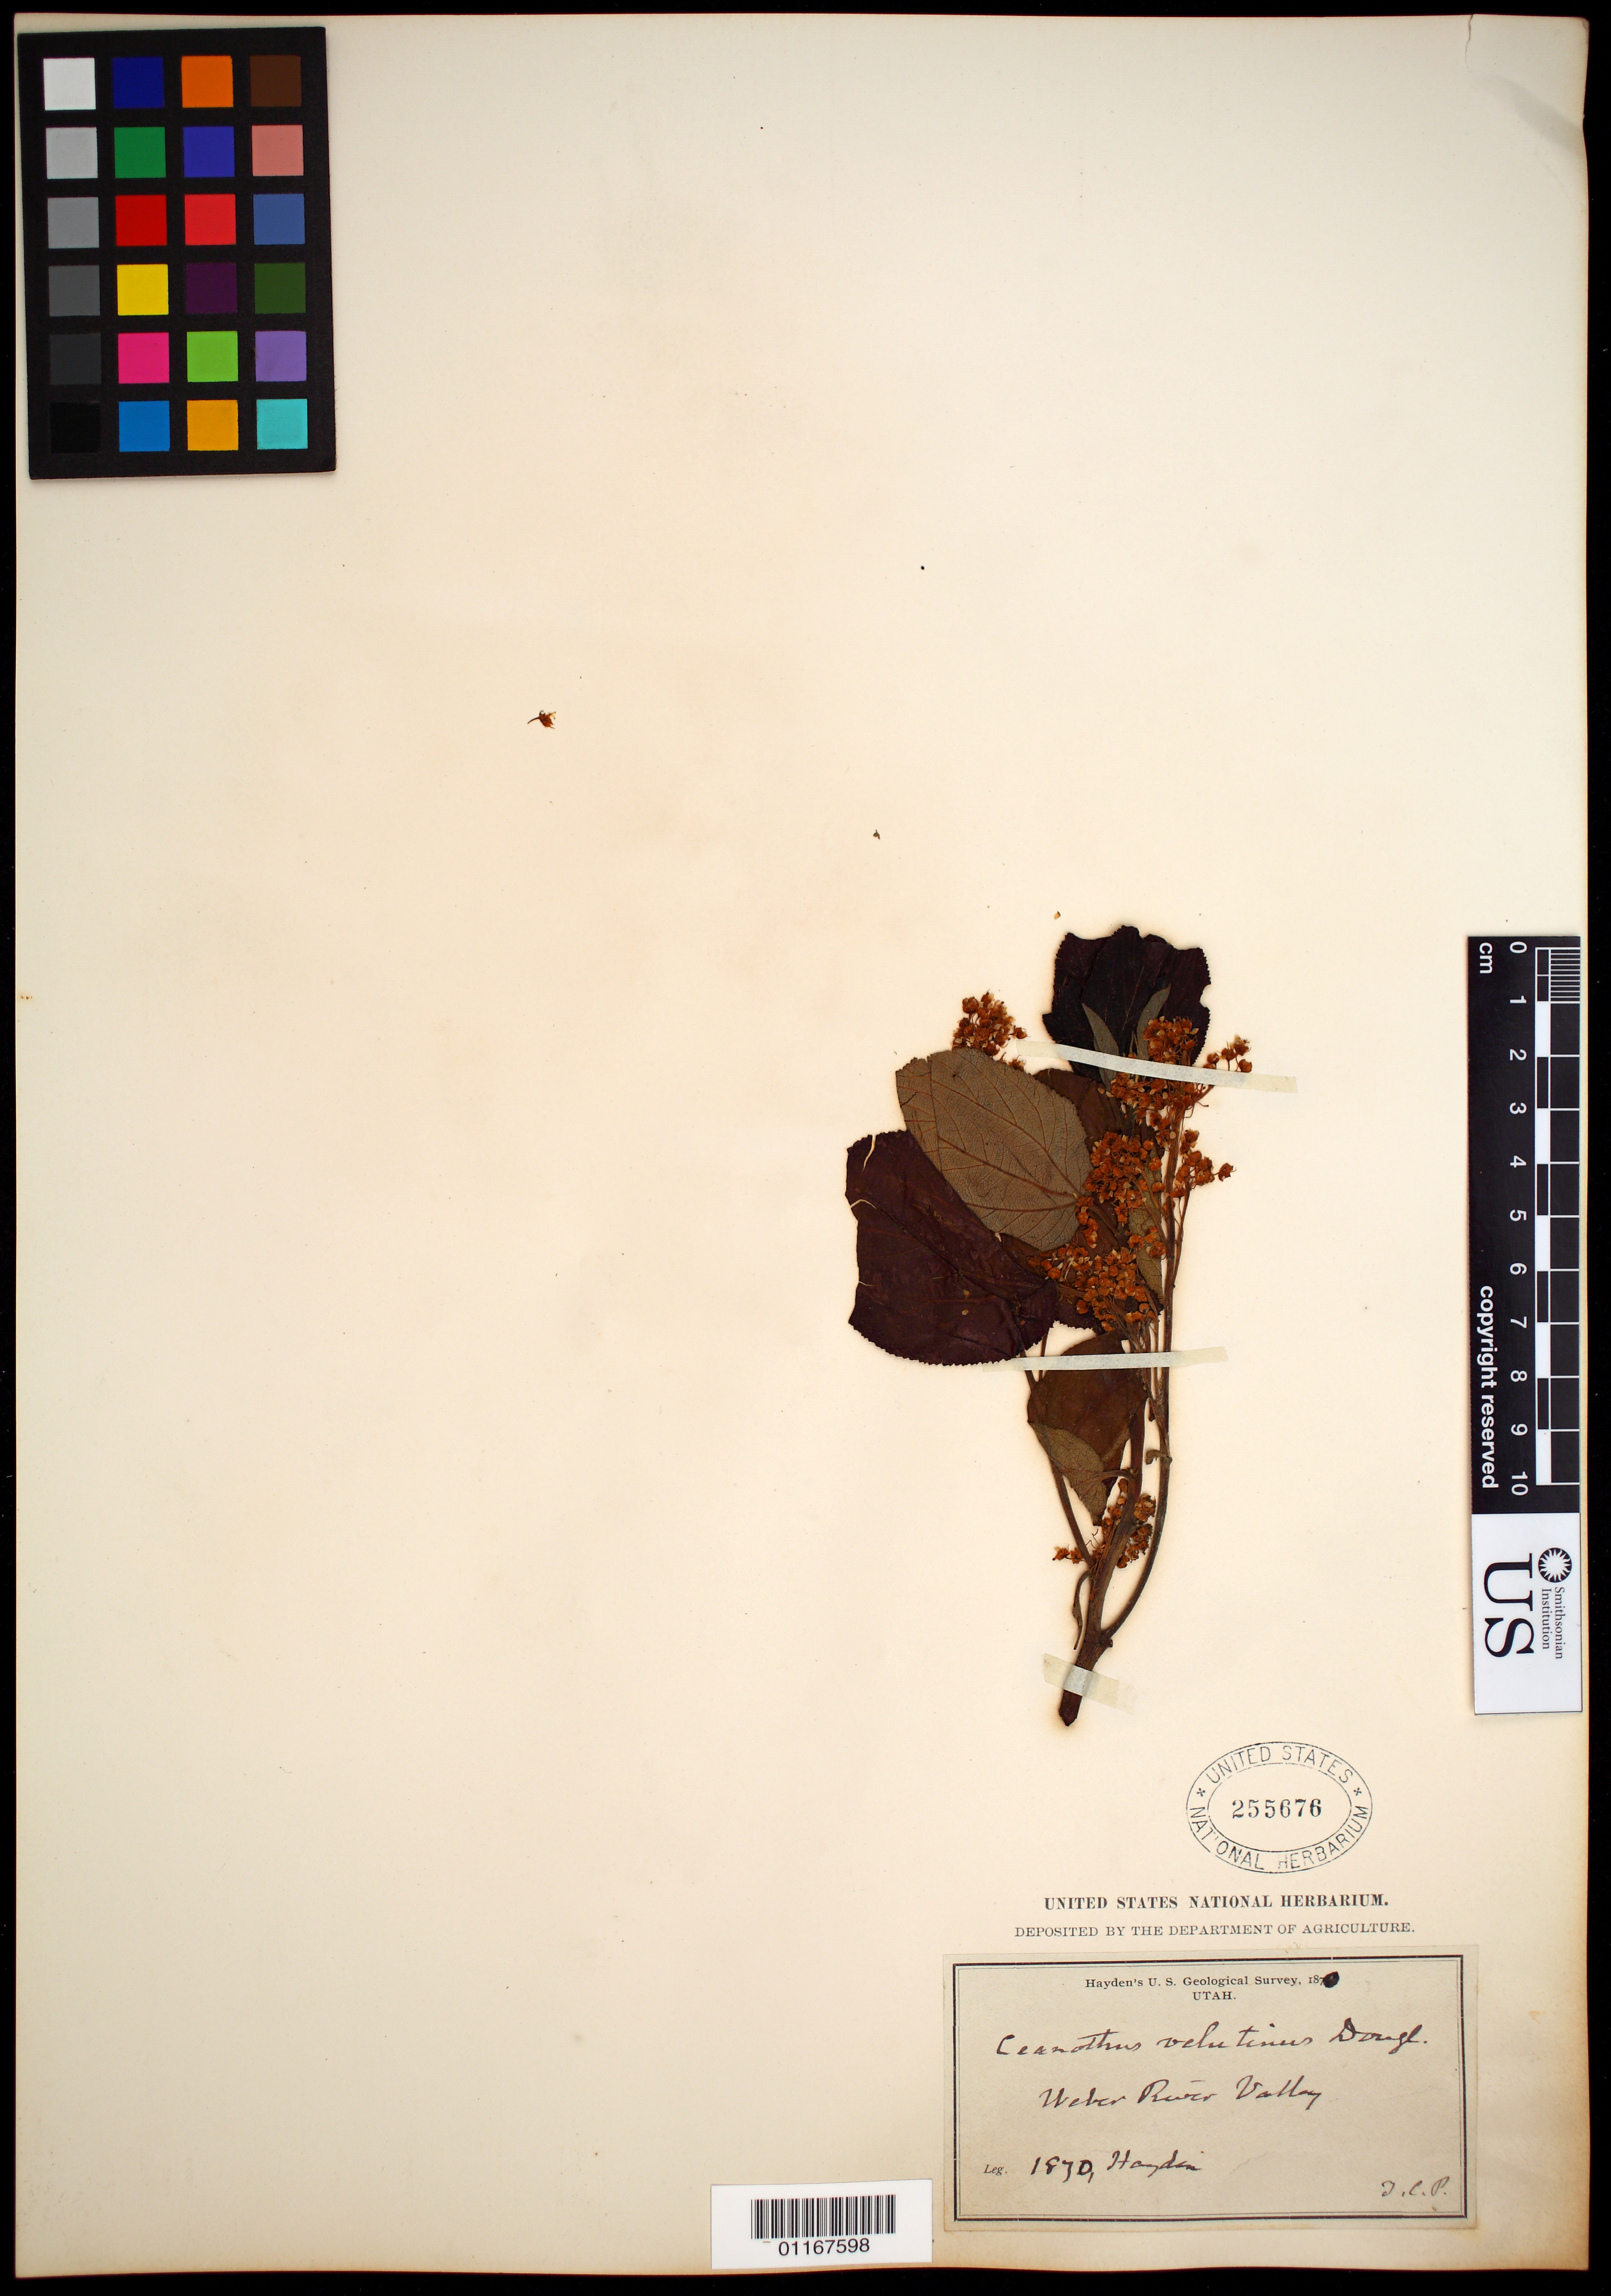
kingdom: Plantae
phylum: Tracheophyta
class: Magnoliopsida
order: Rosales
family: Rhamnaceae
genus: Ceanothus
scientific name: Ceanothus velutinus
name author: Douglas ex Hook.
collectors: -- Hayden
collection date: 1870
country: United States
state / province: Utah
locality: Weber River Valley.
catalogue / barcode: US 255676